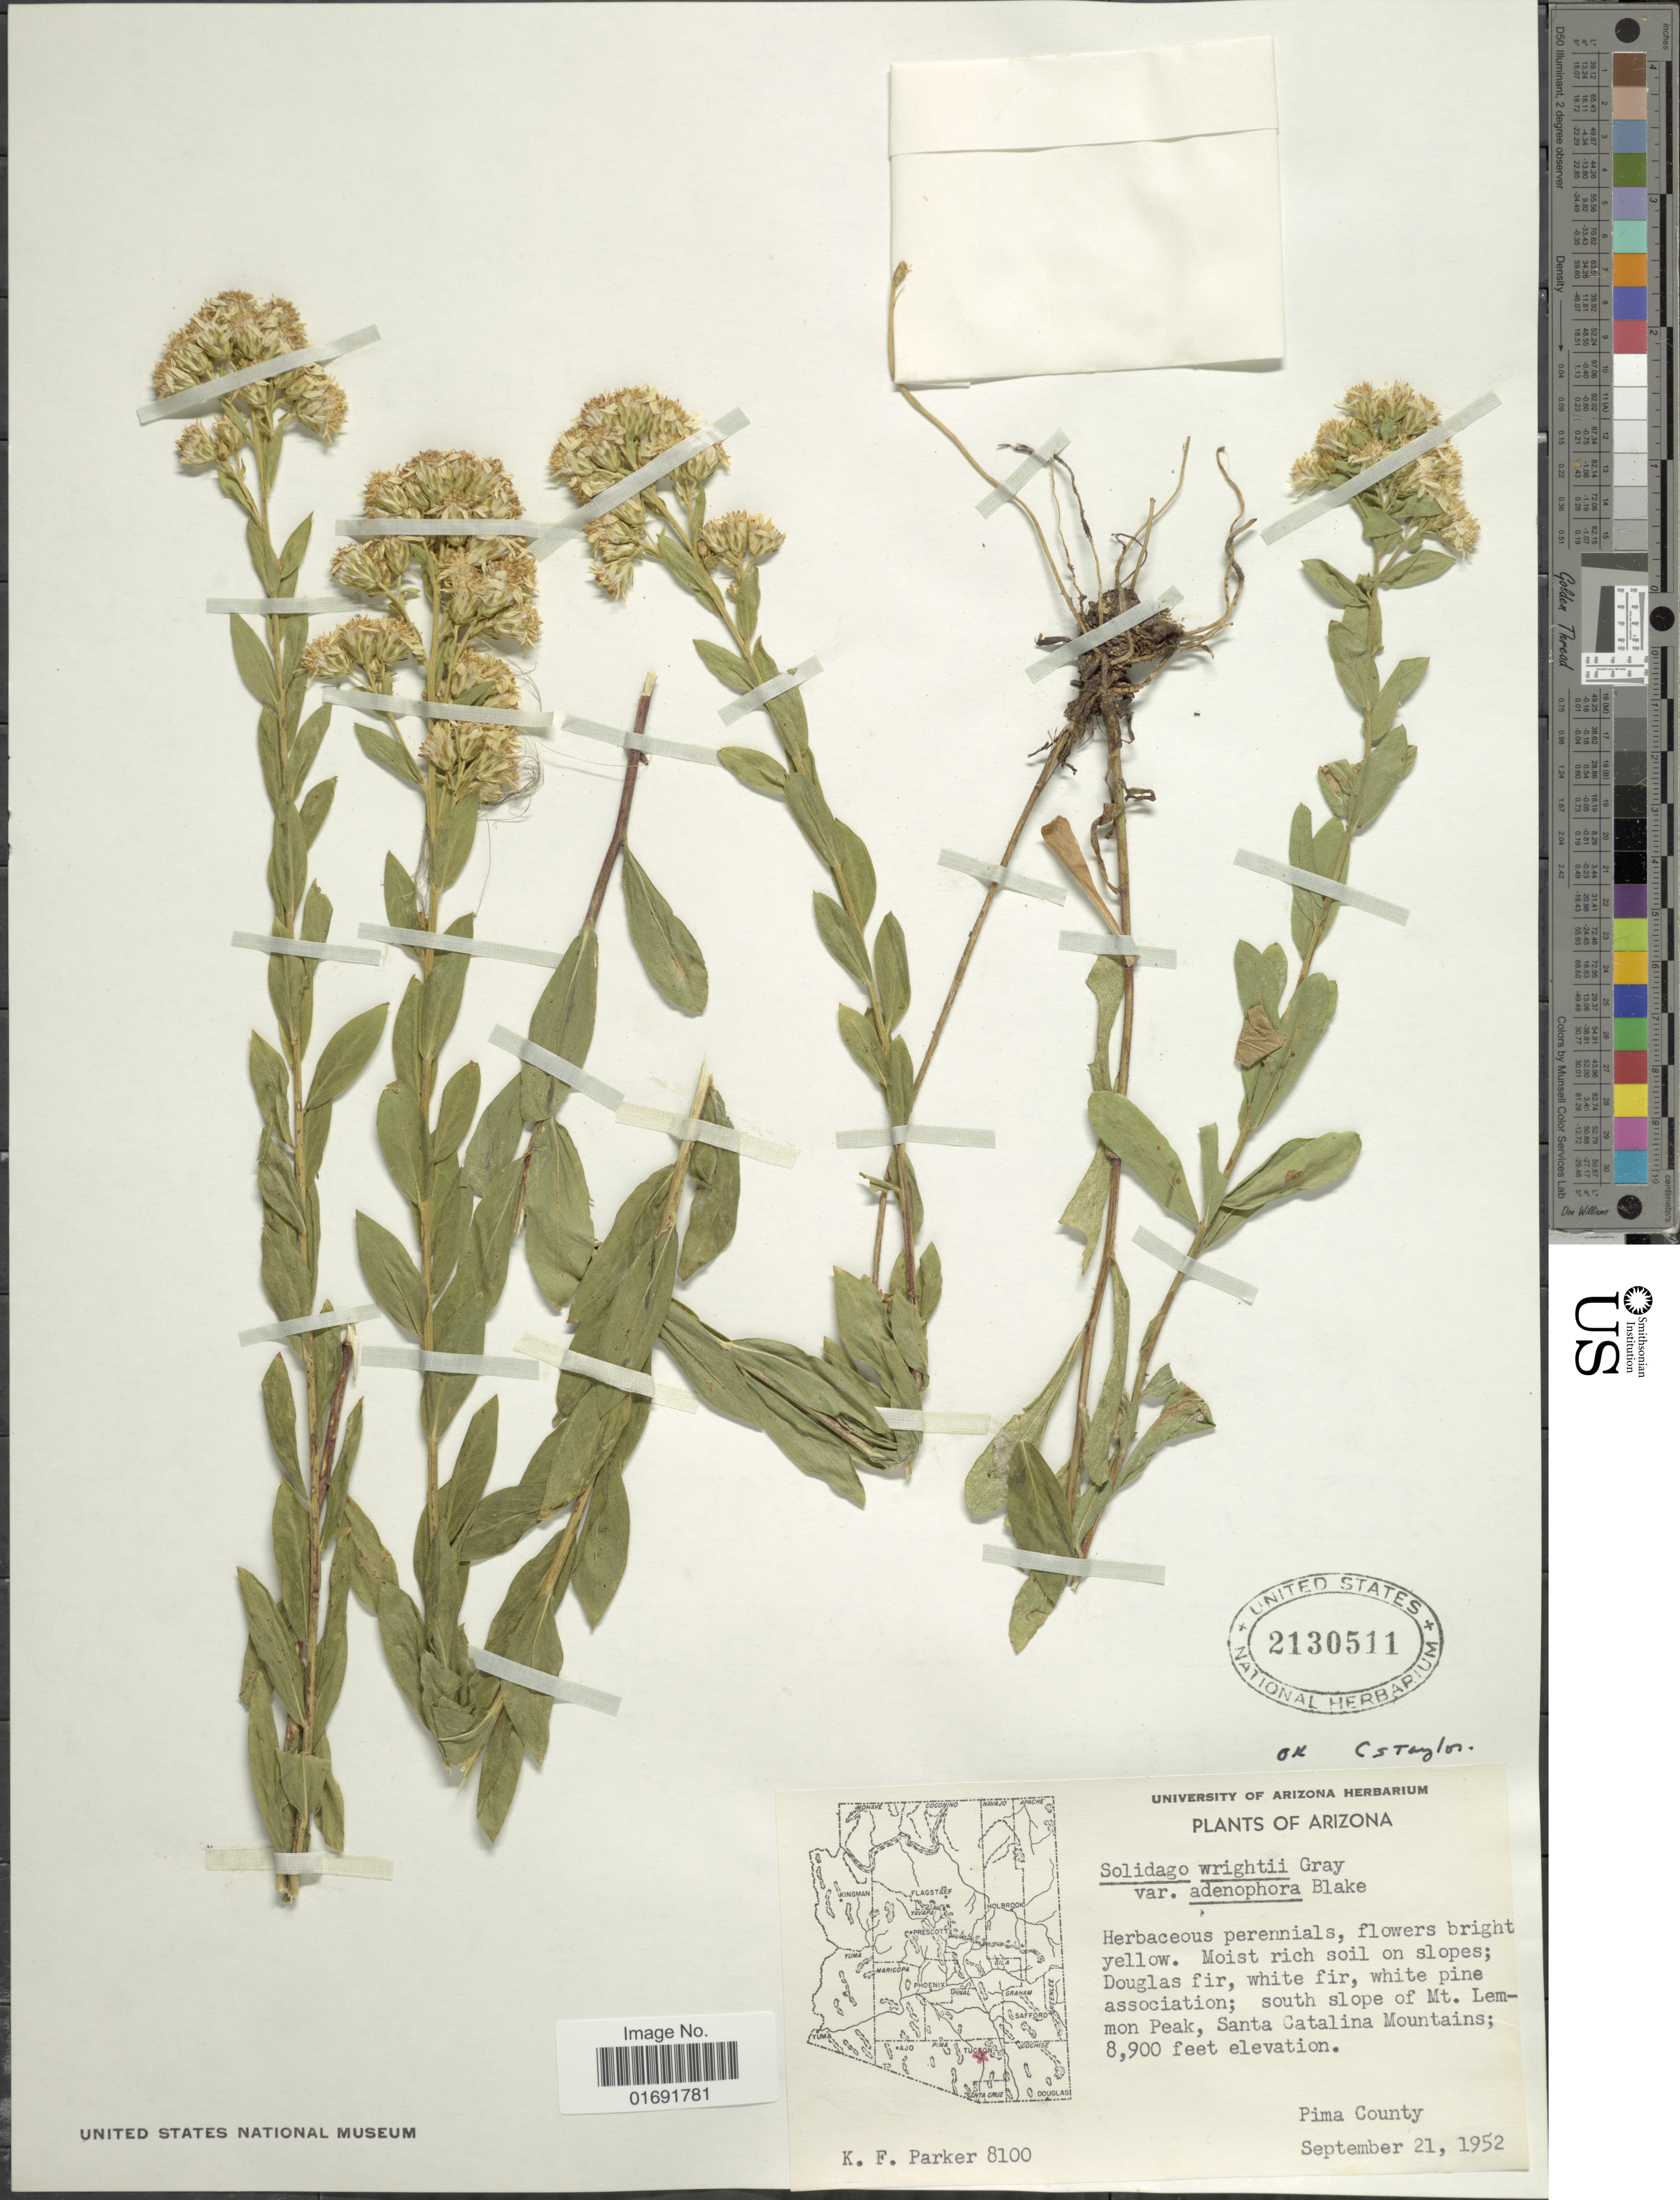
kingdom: Plantae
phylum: Tracheophyta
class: Magnoliopsida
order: Asterales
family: Asteraceae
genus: Solidago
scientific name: Solidago wrightii var. adenophora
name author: S.F. Blake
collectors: K. F. Parker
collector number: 8100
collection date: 1952-09-21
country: United States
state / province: Arizona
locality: South slope of Mt. Lemmon Peak, Santa Catalina Mountains, Pima County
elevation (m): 2713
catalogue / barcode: US 2130511